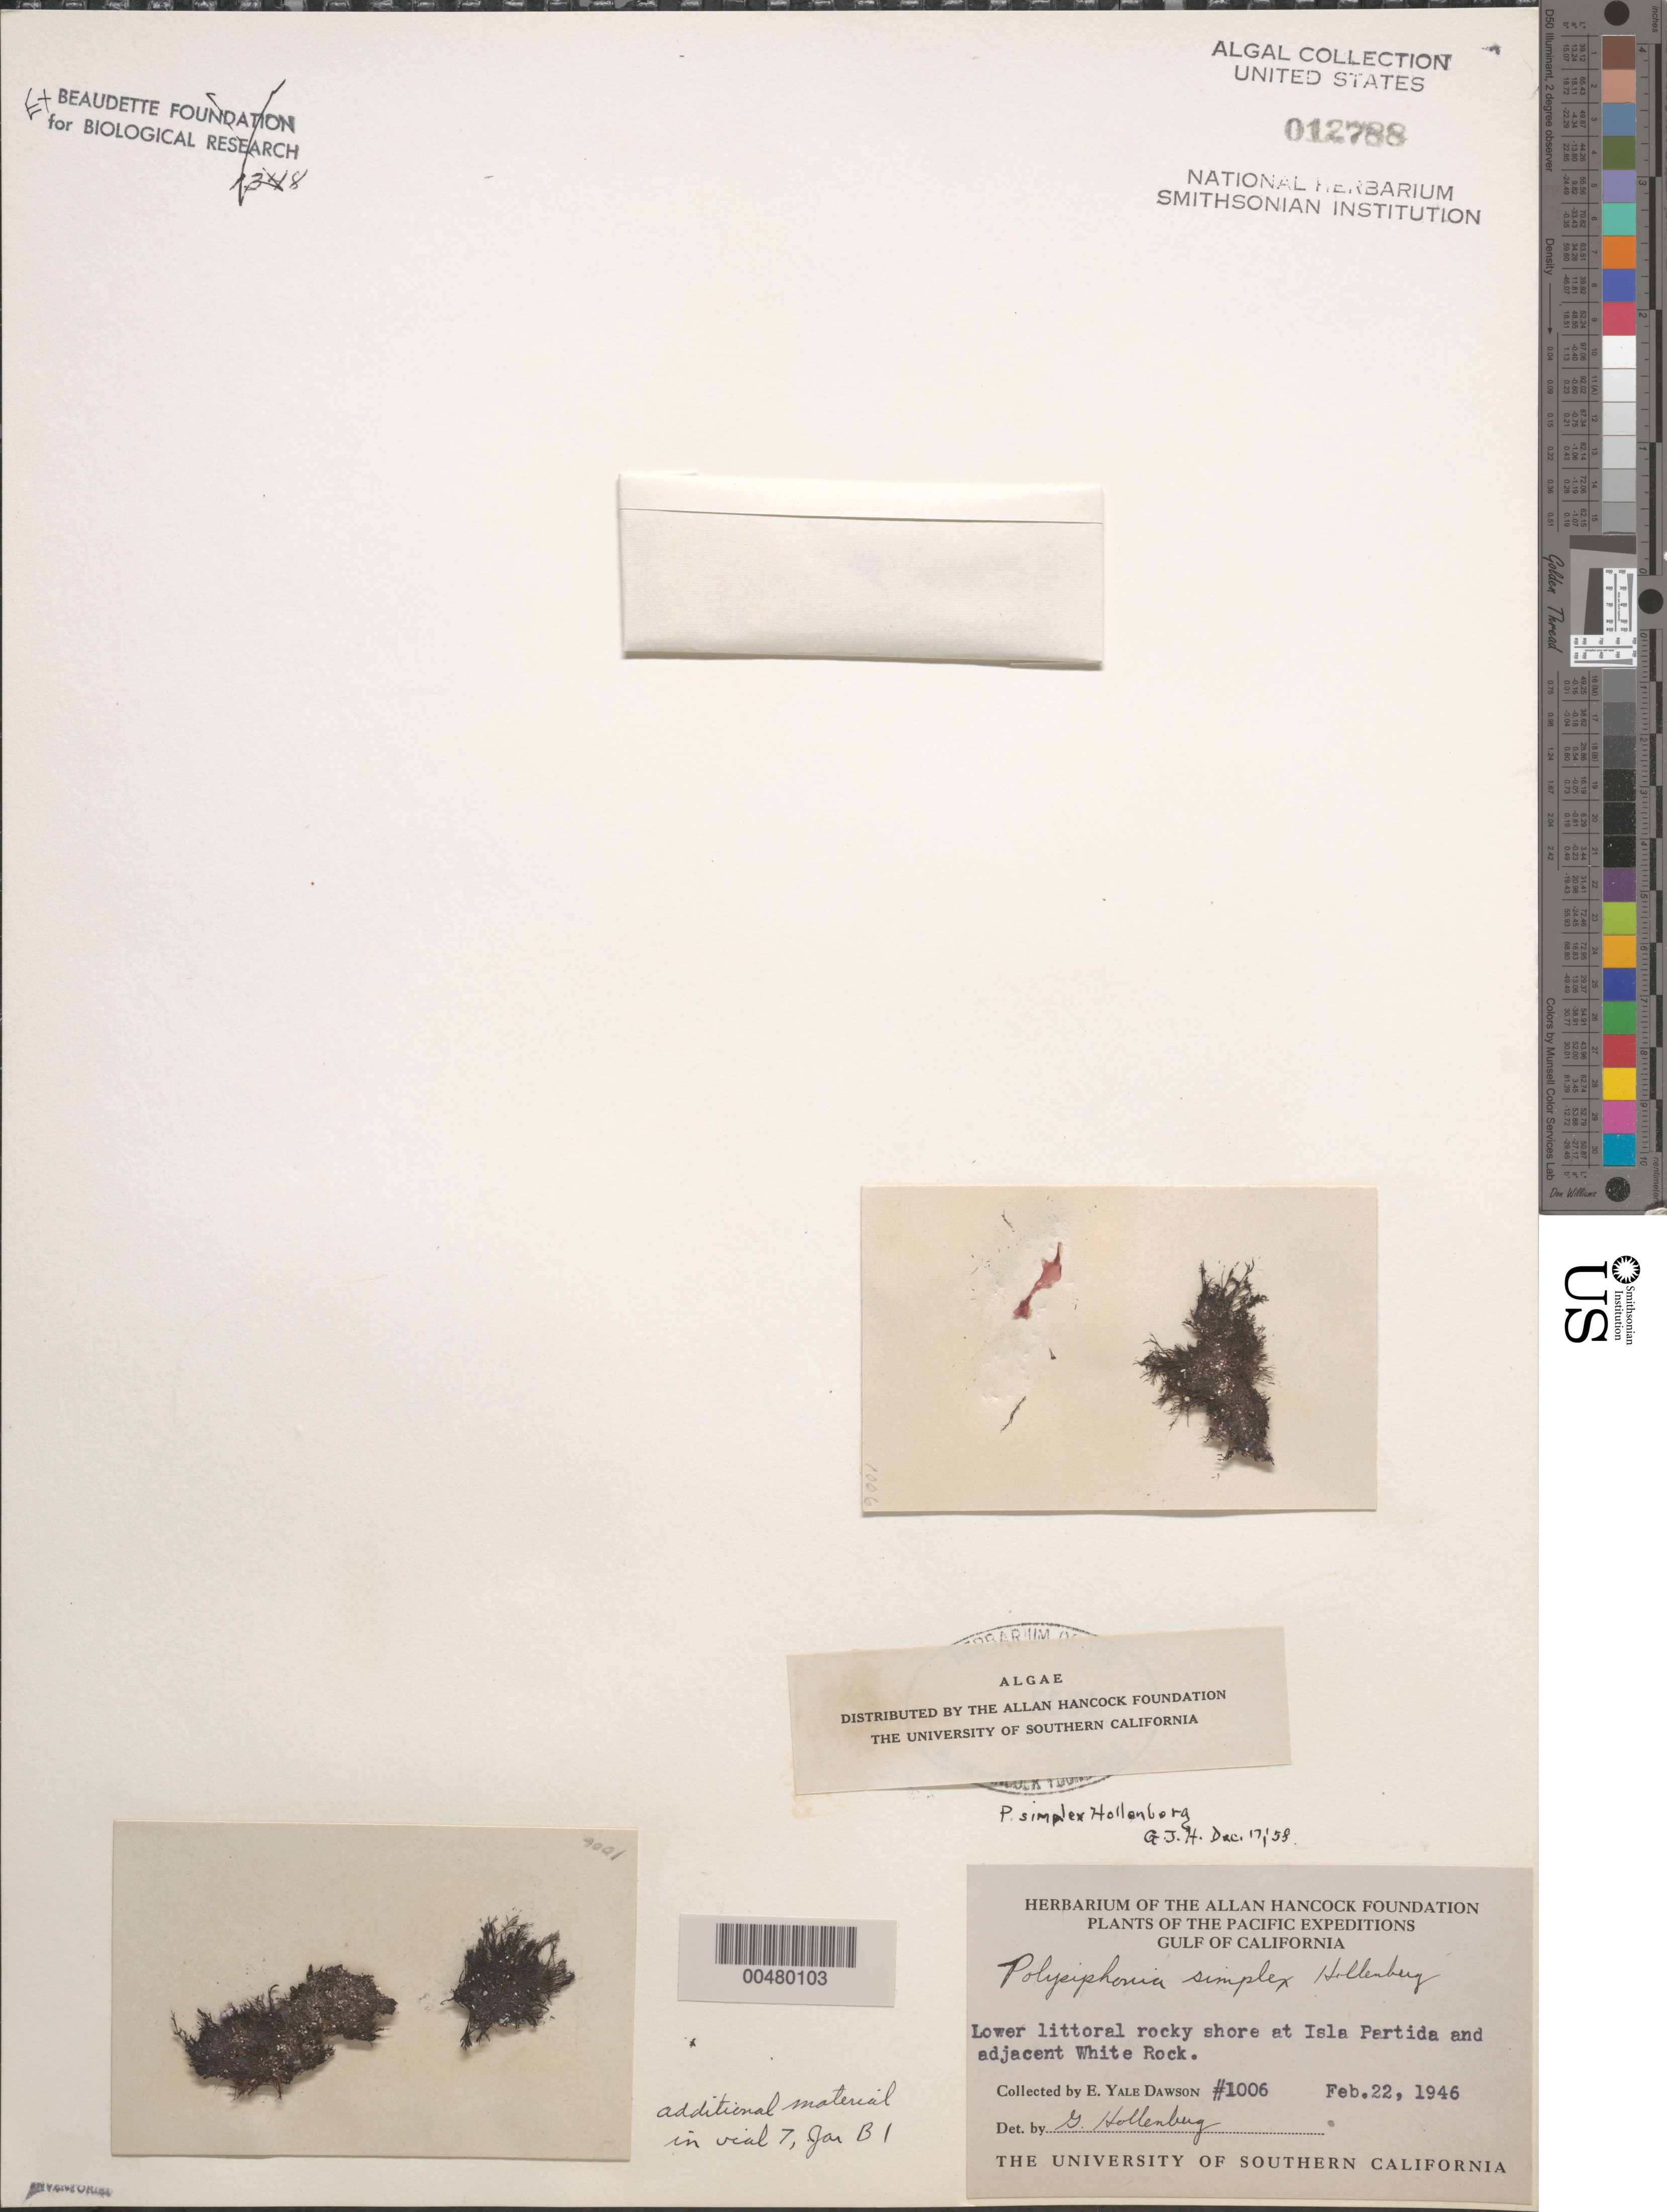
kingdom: Plantae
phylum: Rhodophyta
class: Florideophyceae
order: Ceramiales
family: Rhodomelaceae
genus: Melanothamnus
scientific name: Melanothamnus simplex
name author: (Hollenb.) Diaz-Tapia & Maggs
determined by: Algae name updating Project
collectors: E. Y. Dawson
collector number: EYD 1006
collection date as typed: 22 Feb 1946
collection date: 1946-02-22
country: Mexico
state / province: Baja California Sur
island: Isla Partida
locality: And Roca Blanca (White Rock)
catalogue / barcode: US 12788